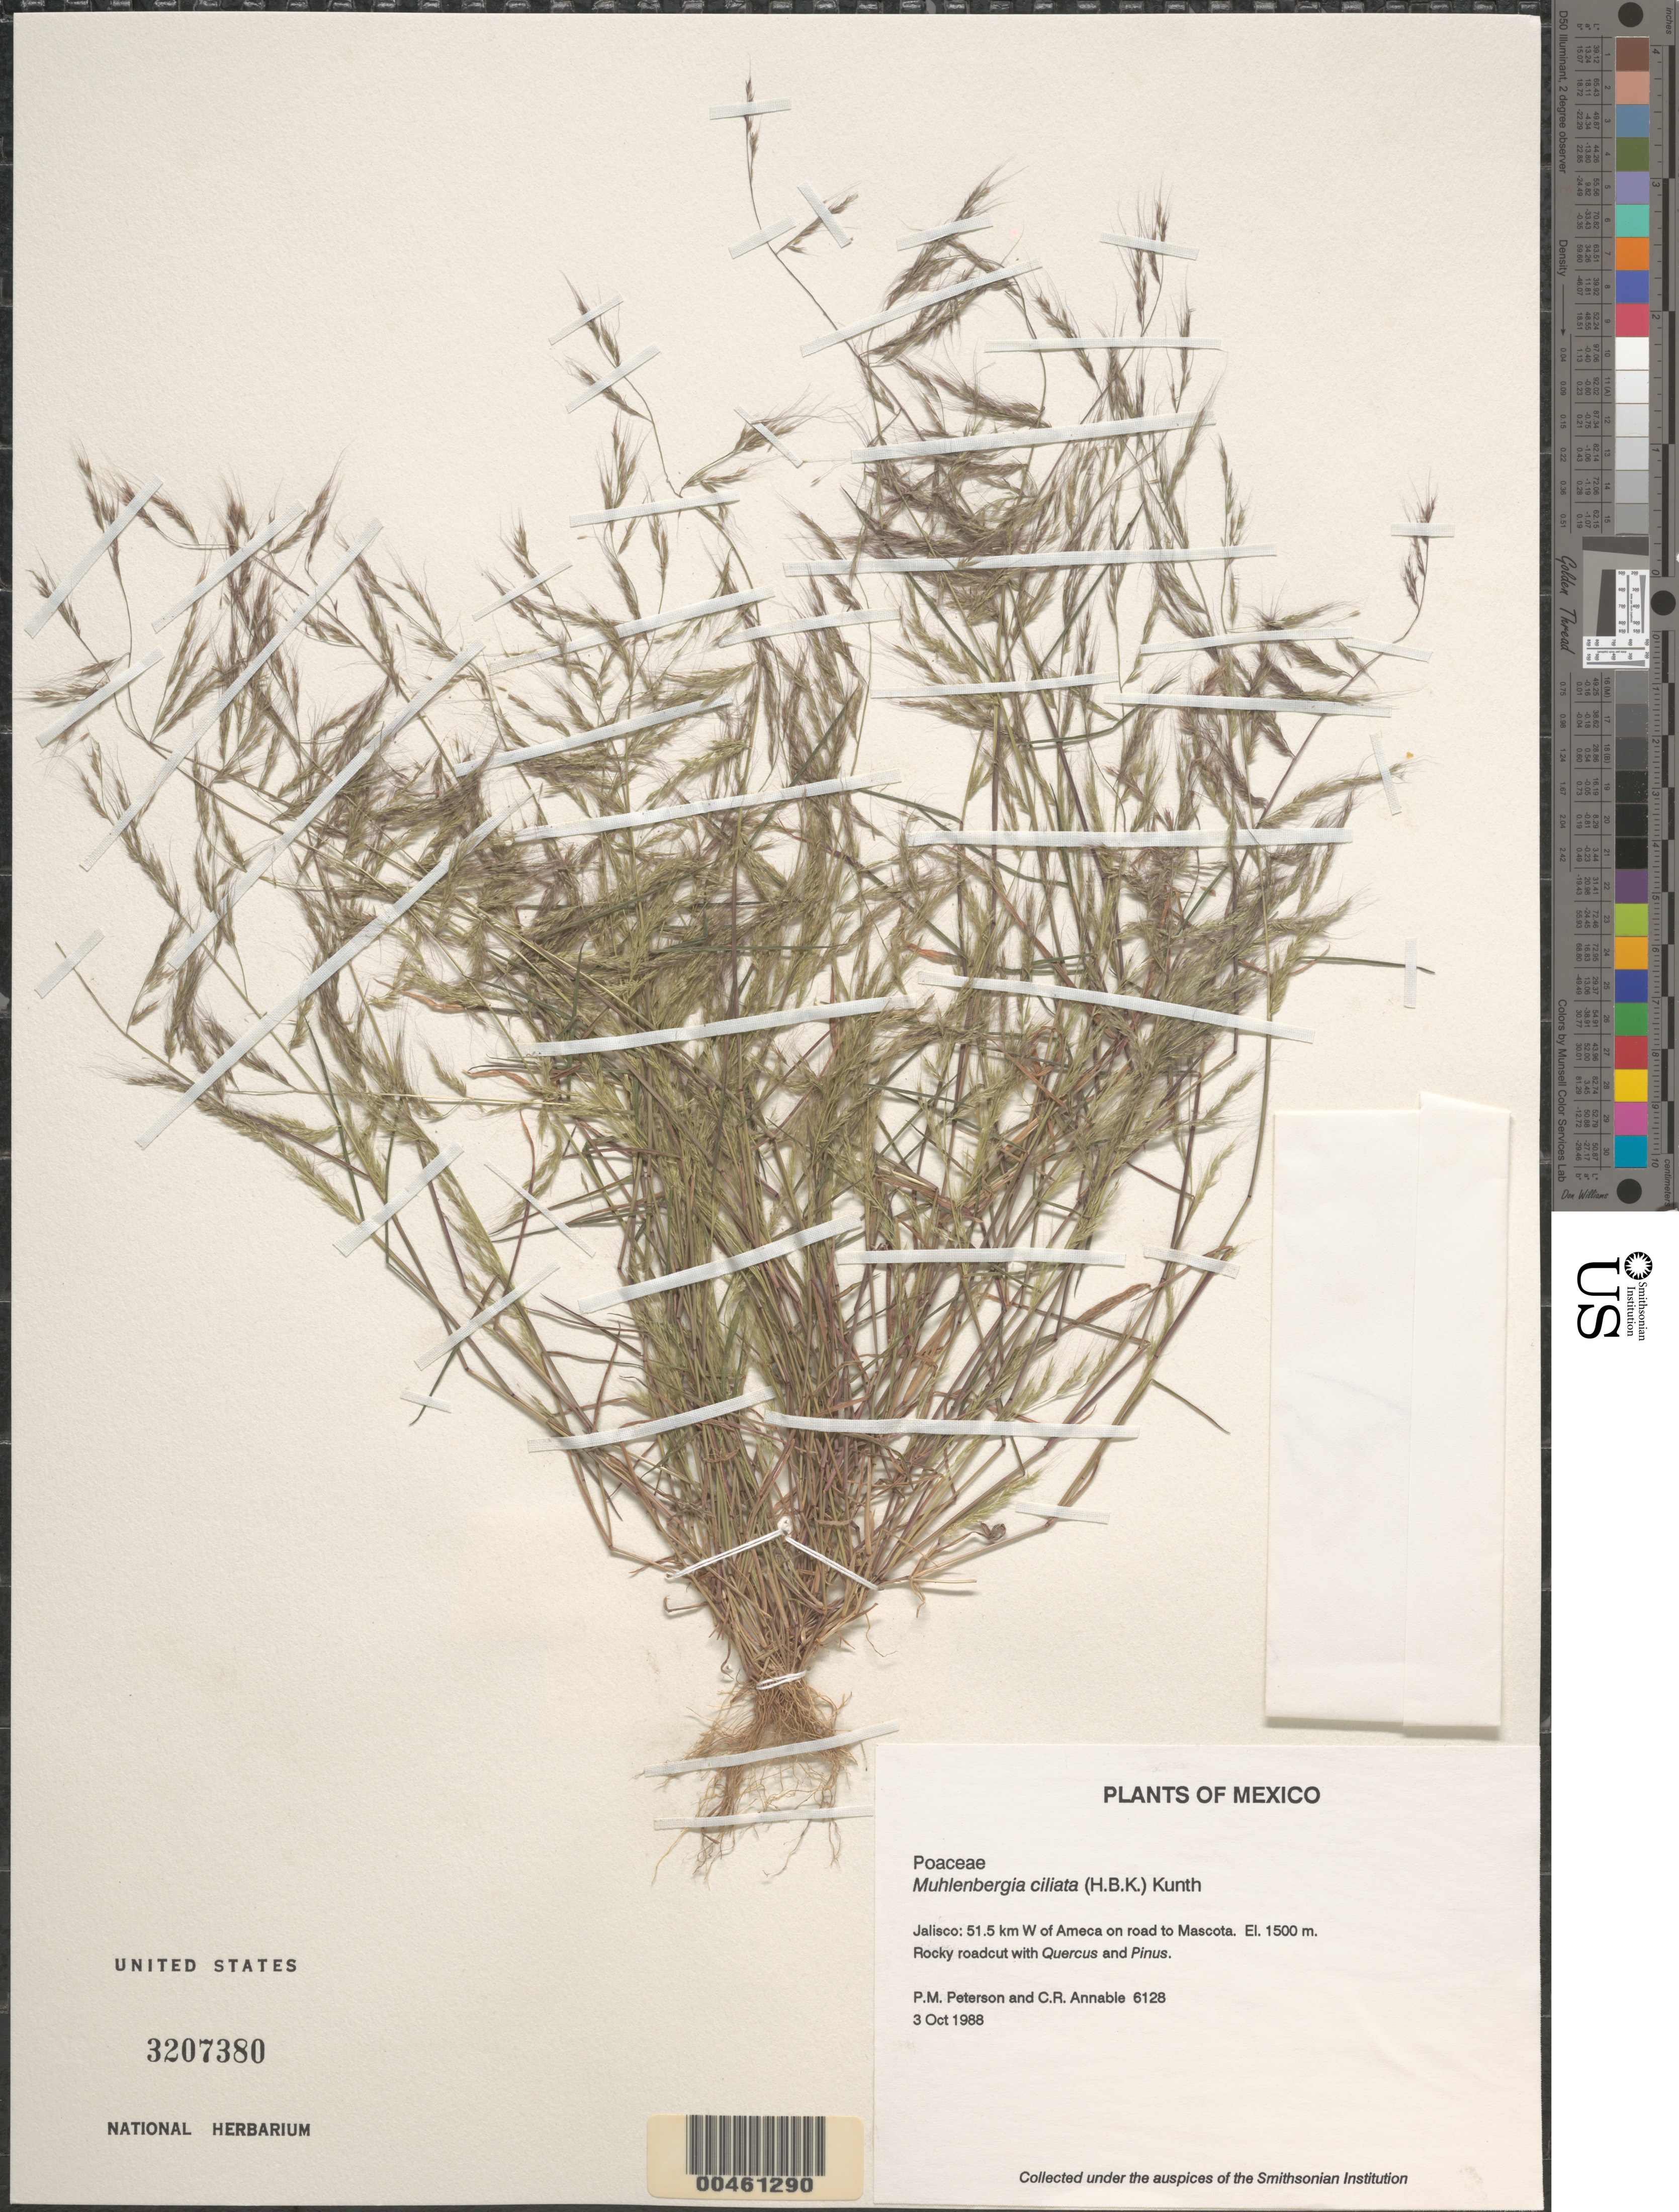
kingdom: Plantae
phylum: Tracheophyta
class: Liliopsida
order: Poales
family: Poaceae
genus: Muhlenbergia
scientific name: Muhlenbergia ciliata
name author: (Kunth) Trin.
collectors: P. M. Peterson & C. R. Annable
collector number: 06128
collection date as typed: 03 Oct 1988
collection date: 1988-10-03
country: Mexico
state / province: Jalisco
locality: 51.5 km W of Ameca on road to Mascota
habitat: Rocky roadcut with Quercus and Pinus.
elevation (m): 1500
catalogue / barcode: US 3207380